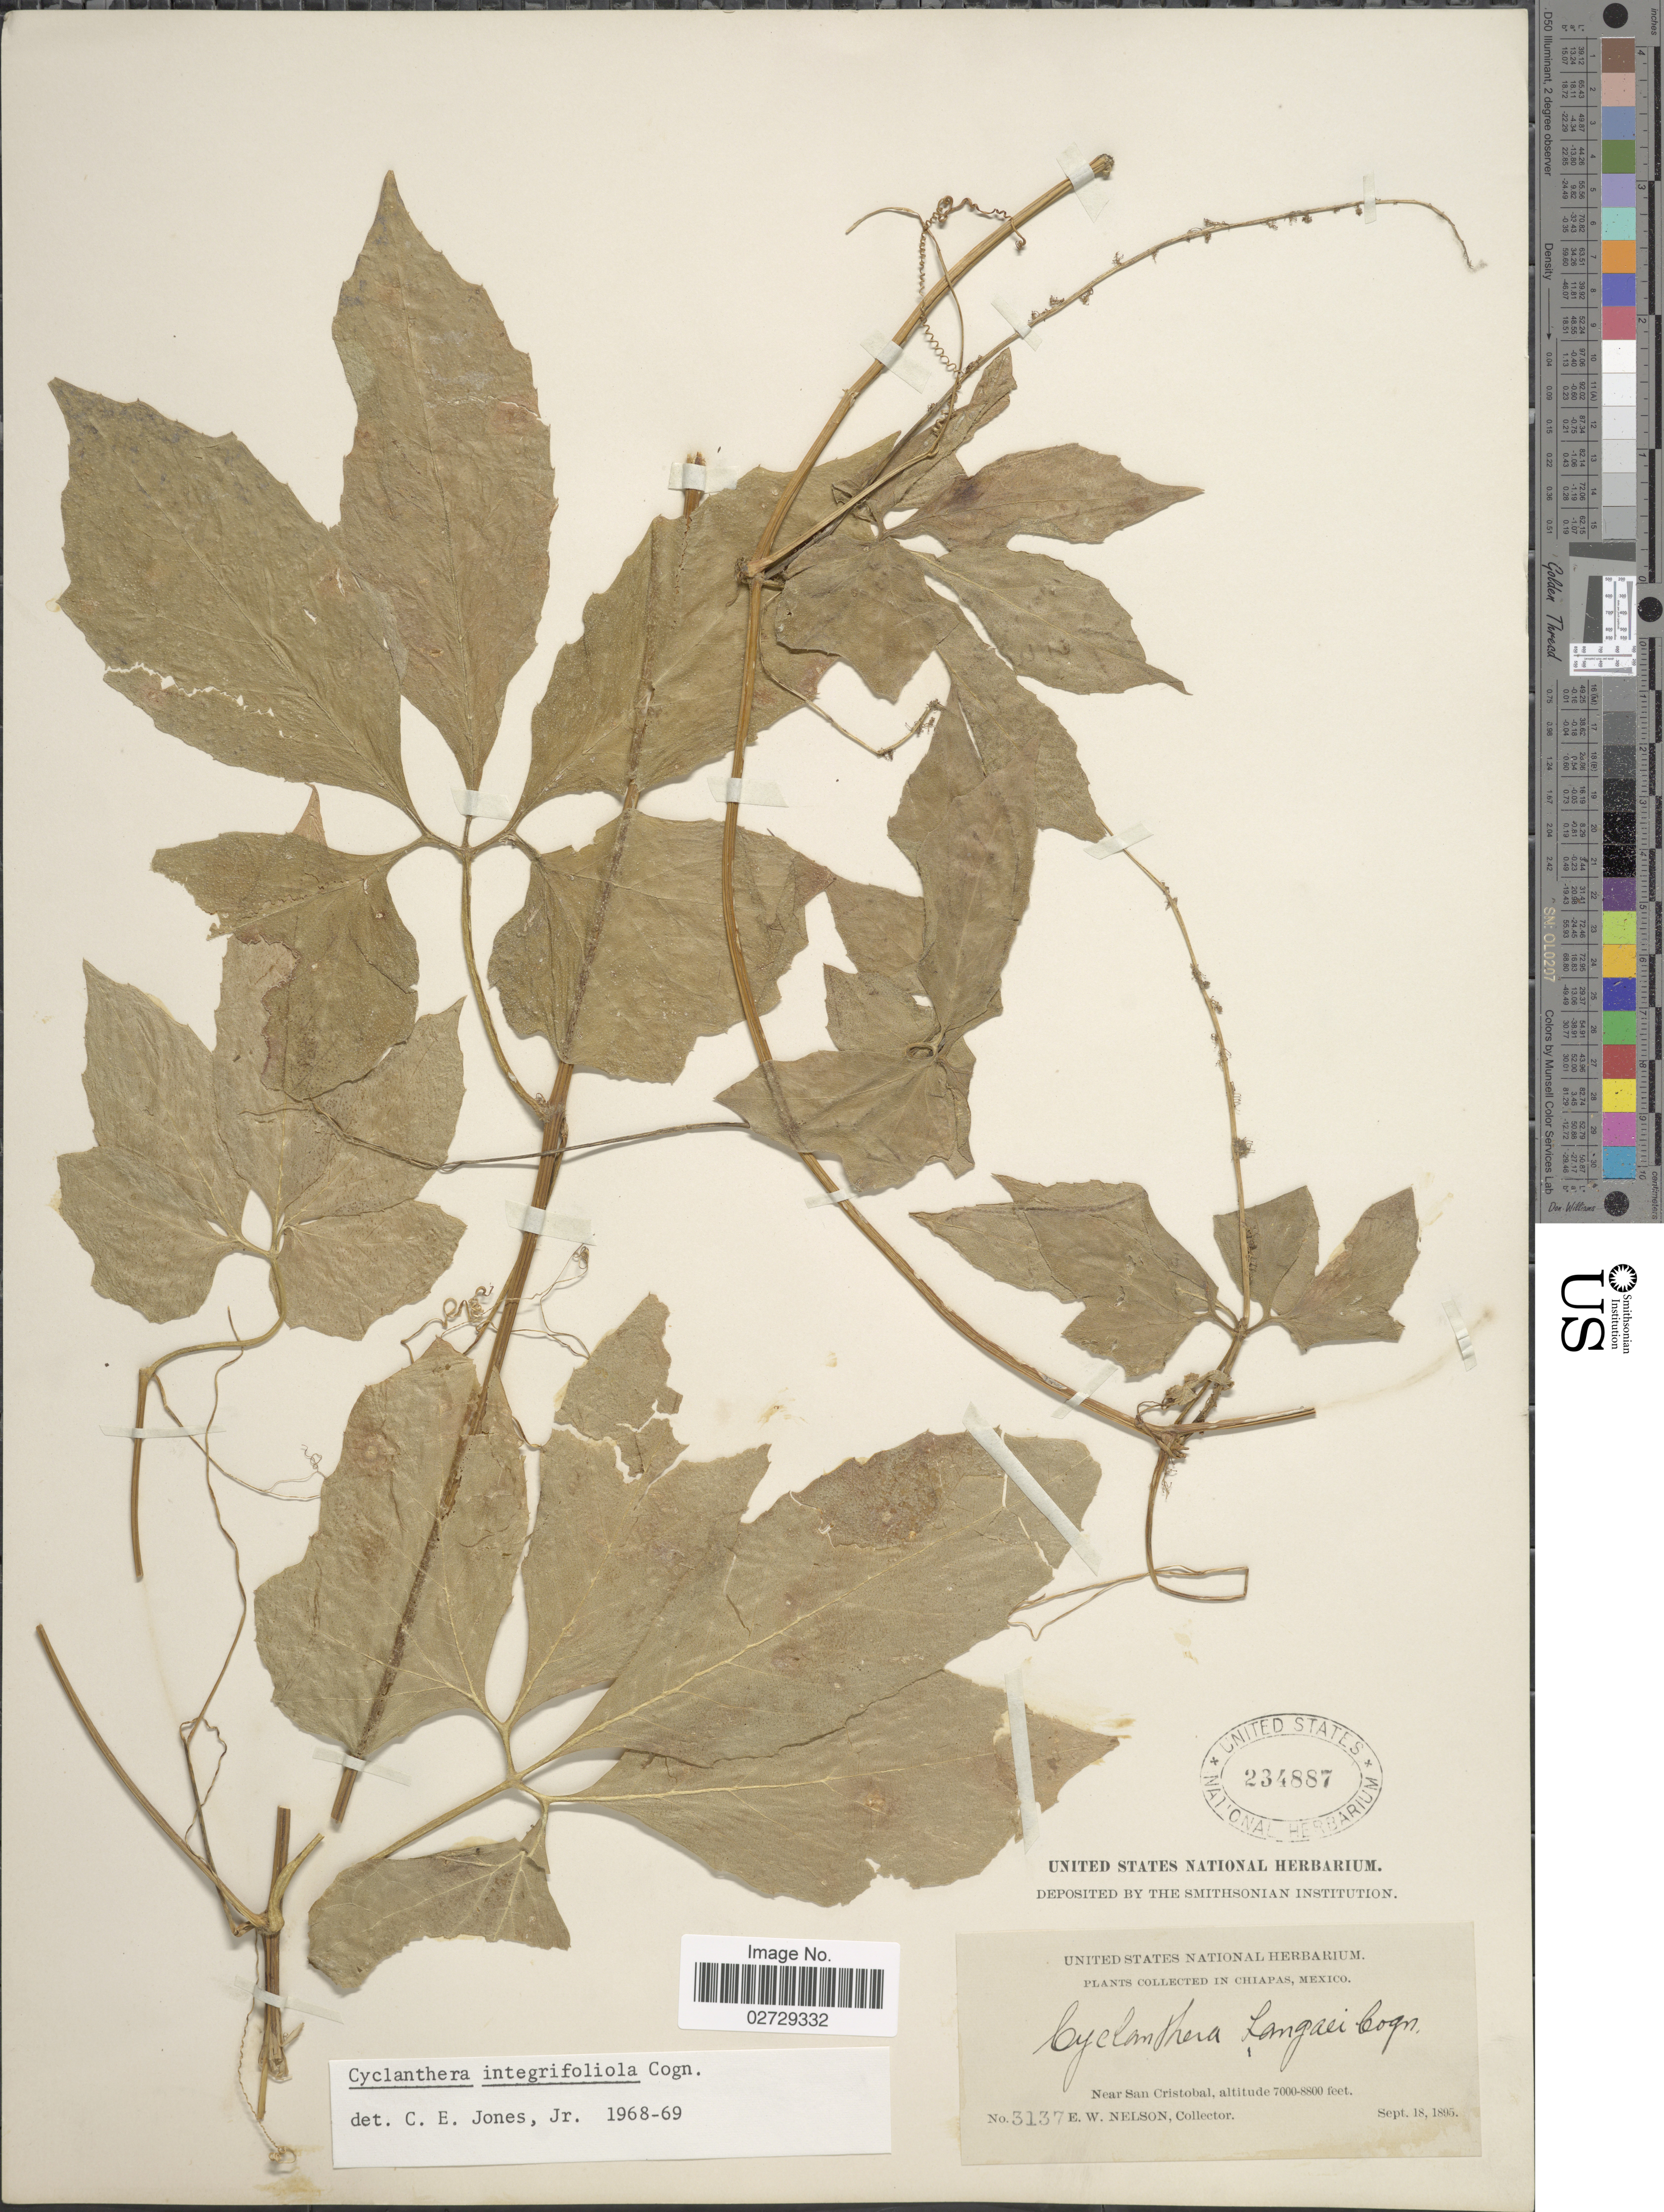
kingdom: Plantae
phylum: Tracheophyta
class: Magnoliopsida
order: Cucurbitales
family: Cucurbitaceae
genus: Cyclanthera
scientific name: Cyclanthera integrifoliola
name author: Cogn.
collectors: E. W. Nelson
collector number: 3137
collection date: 1895-09-18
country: Mexico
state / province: Chiapas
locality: Near San Cristobal.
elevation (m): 2134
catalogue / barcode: US 234887